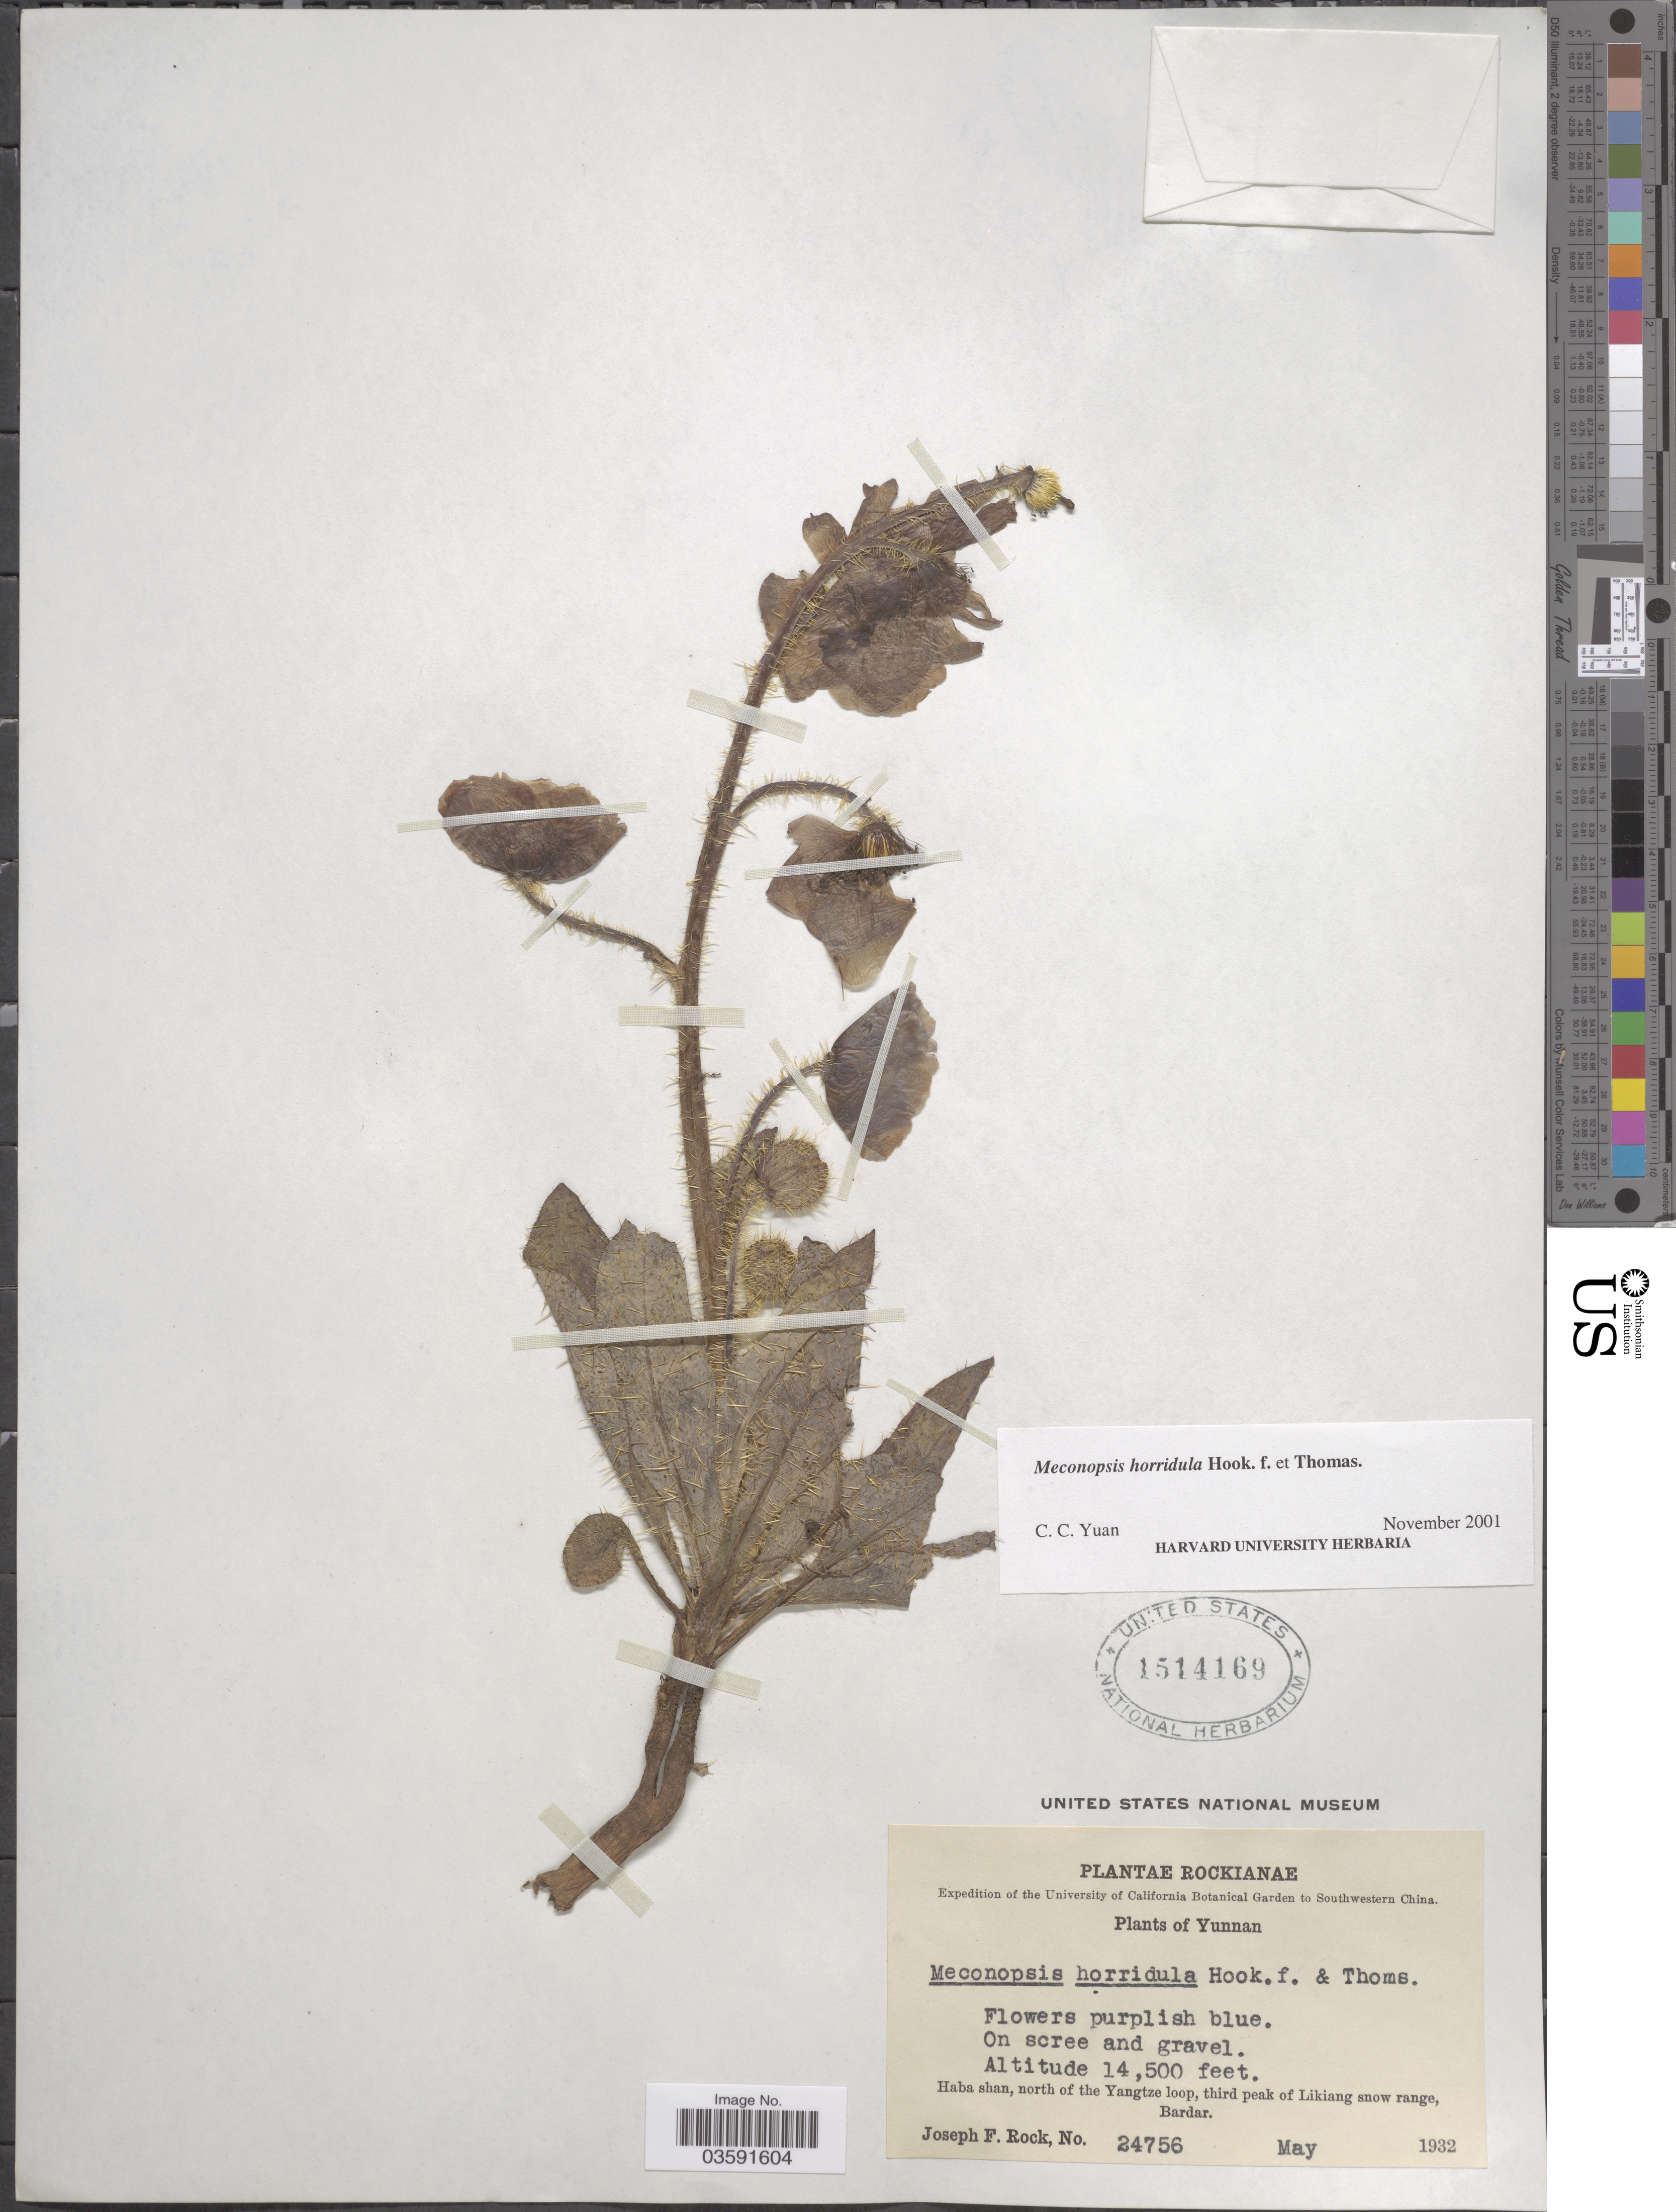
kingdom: Plantae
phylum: Tracheophyta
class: Magnoliopsida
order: Ranunculales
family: Papaveraceae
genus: Meconopsis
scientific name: Meconopsis horridula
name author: Hook. f. & Thomson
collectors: J. F. Rock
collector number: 24756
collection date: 1932-05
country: China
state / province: Yunnan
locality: Southwestern China. Haba shan, north of the Yangtze loop, third peak of Likiang snow range, Bardar.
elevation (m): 4420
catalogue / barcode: US 1514169